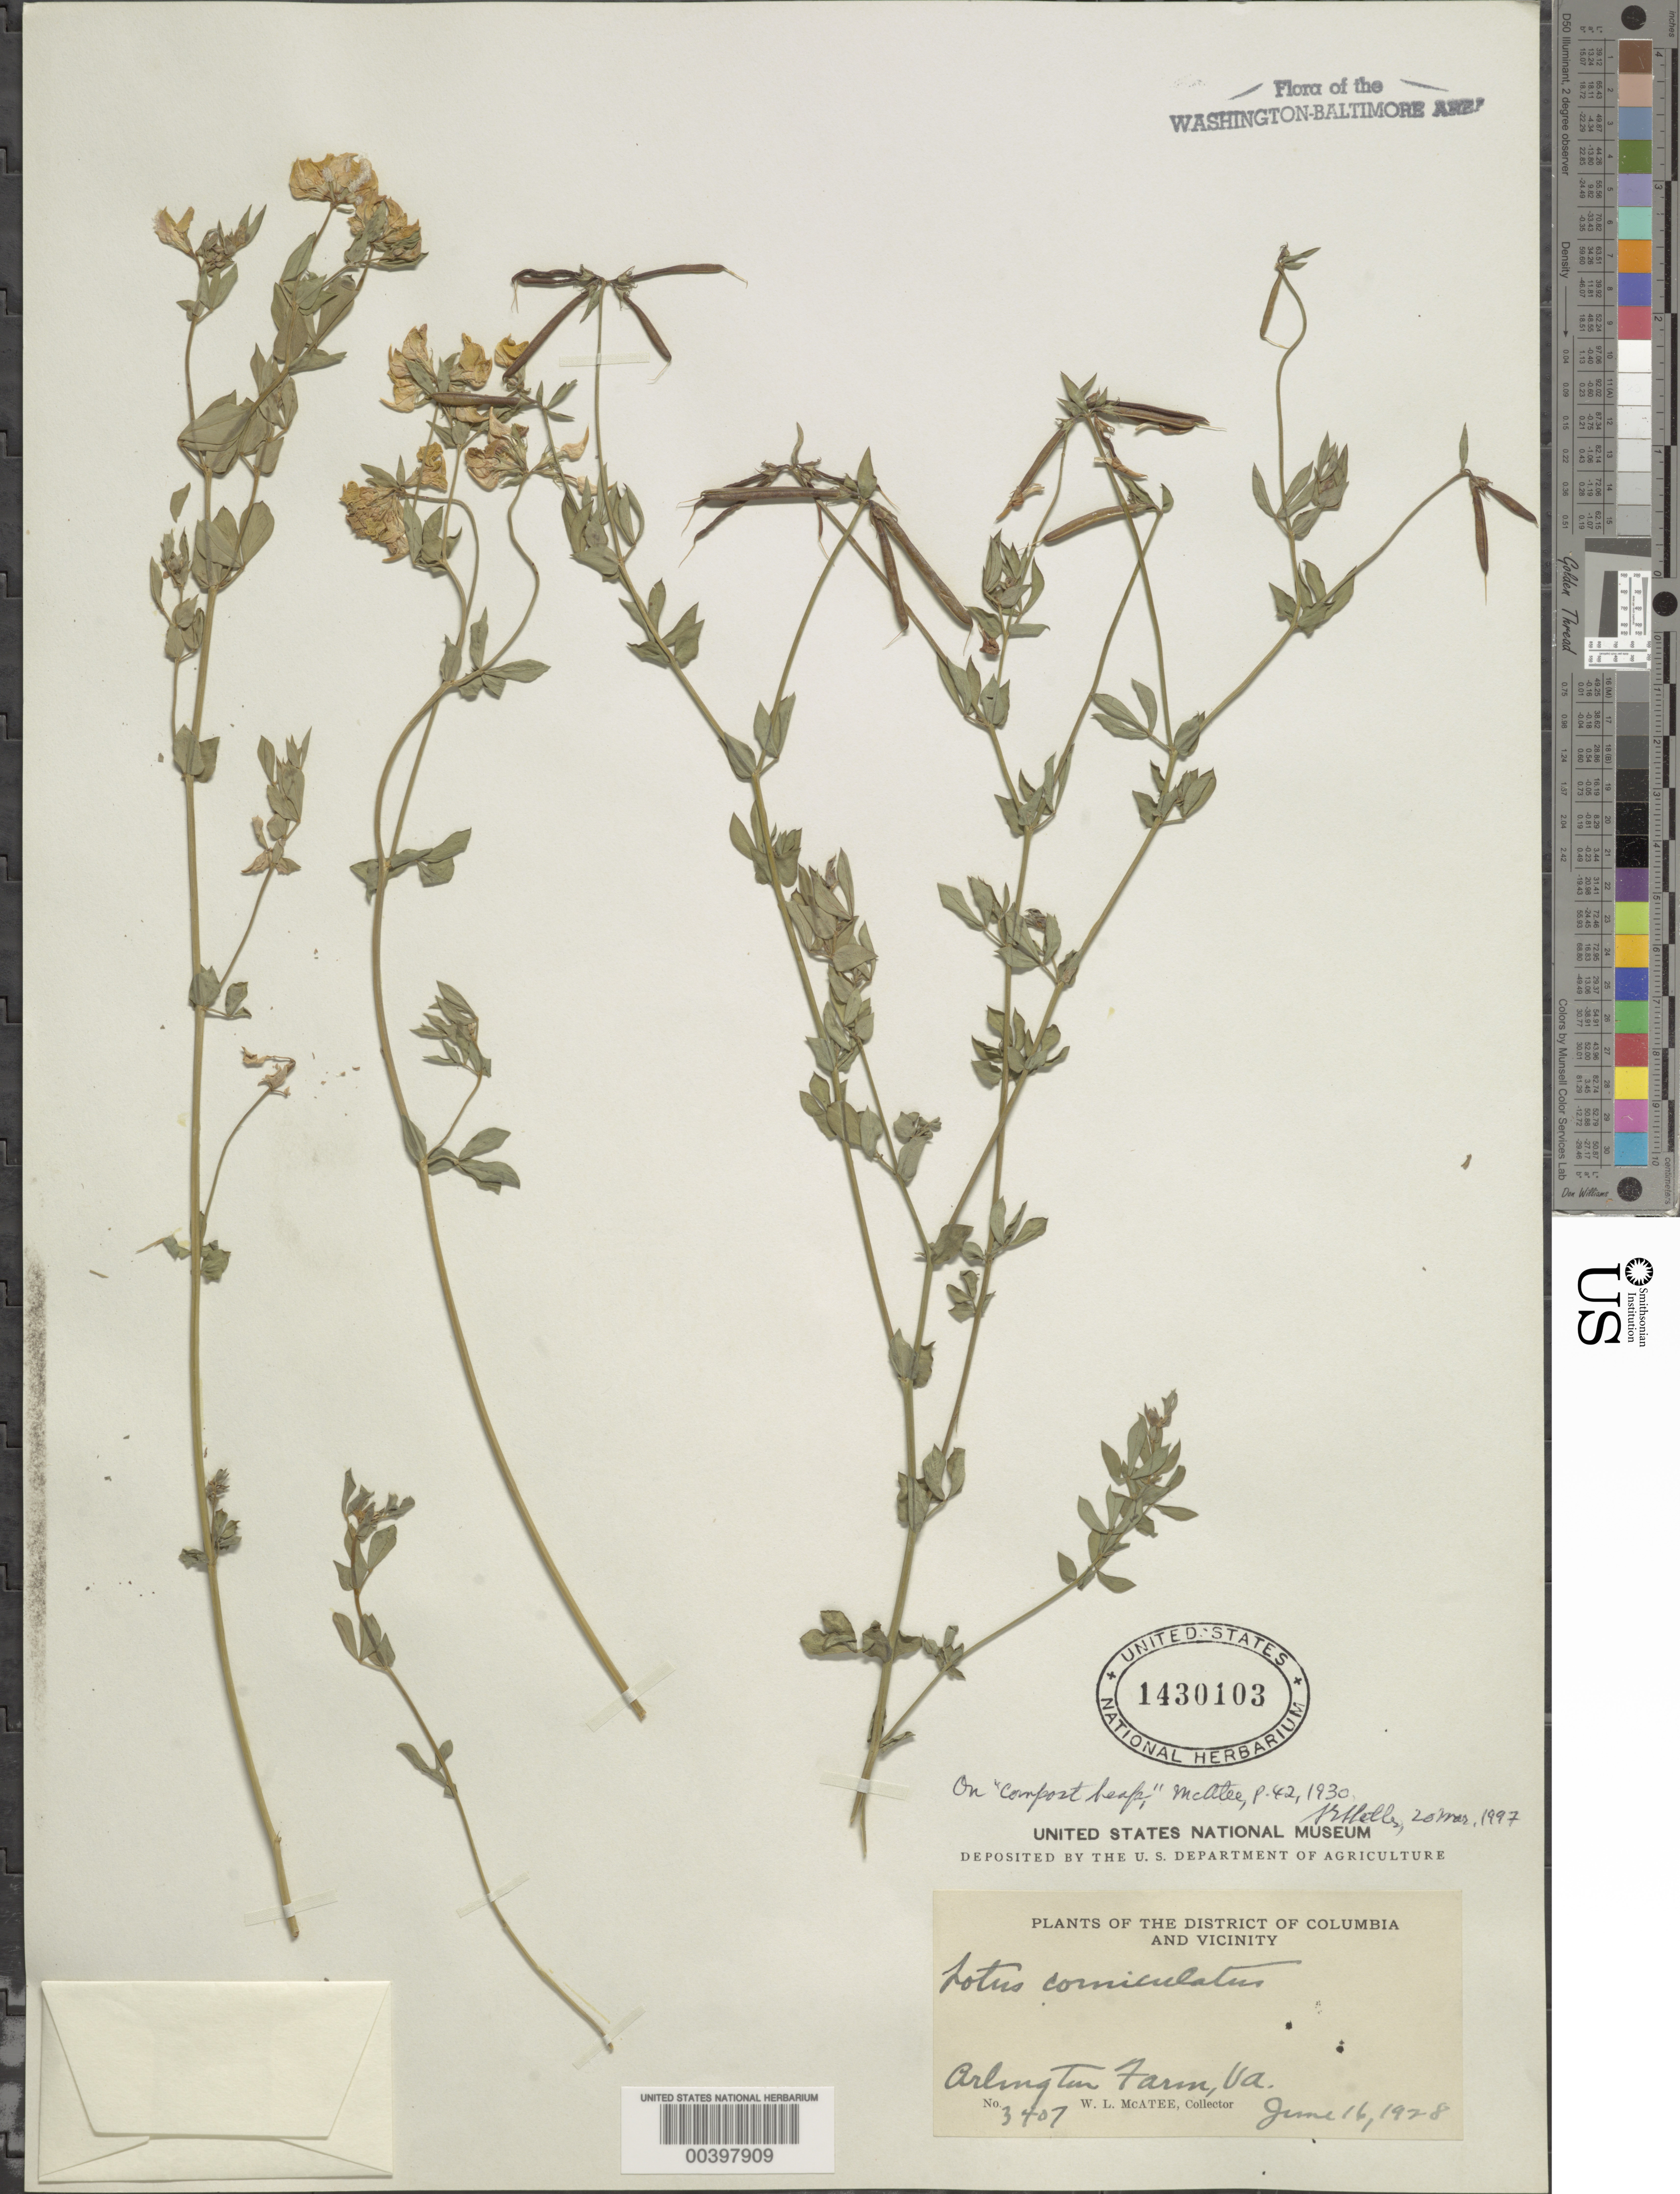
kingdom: Plantae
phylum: Tracheophyta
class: Magnoliopsida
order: Fabales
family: Fabaceae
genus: Lotus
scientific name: Lotus corniculatus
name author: L.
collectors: W. McAtee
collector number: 3407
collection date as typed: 16 Jun 1928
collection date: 1928-06-16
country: United States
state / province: Virginia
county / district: Arlington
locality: Arlington Farm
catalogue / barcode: US 1430103